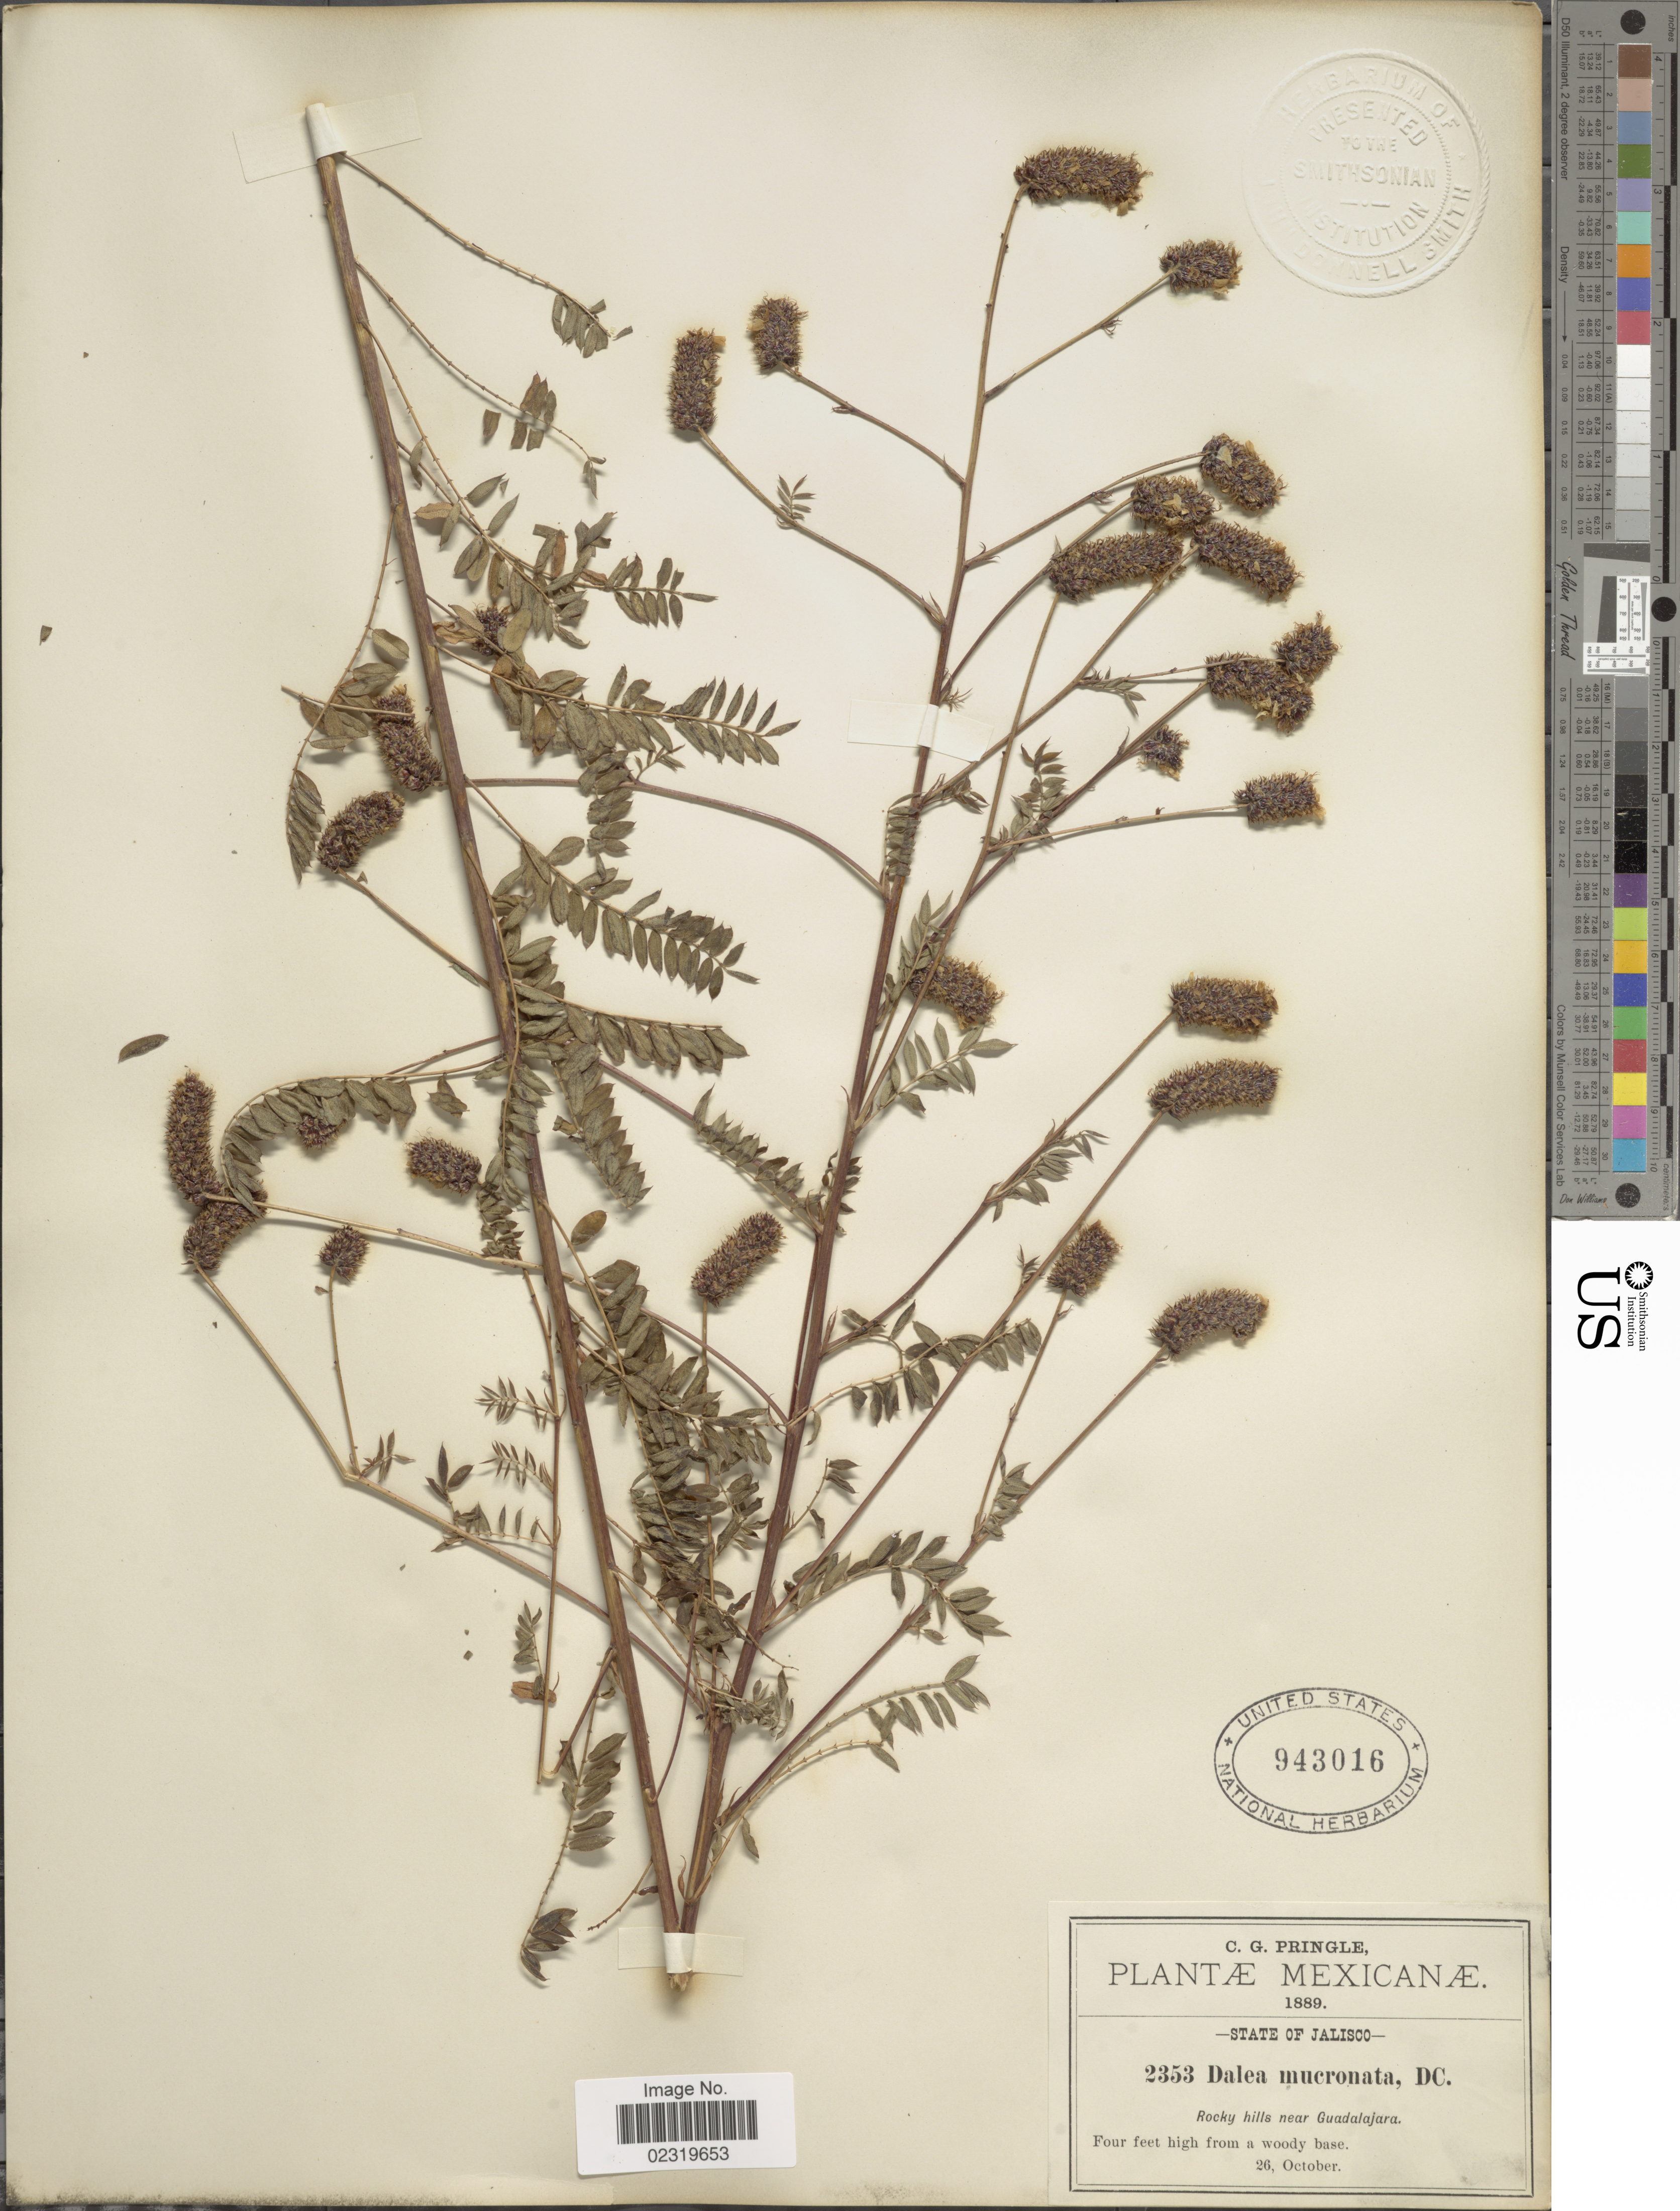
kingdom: Plantae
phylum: Tracheophyta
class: Magnoliopsida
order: Fabales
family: Fabaceae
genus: Dalea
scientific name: Dalea mucronata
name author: DC.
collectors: C. G. Pringle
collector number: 2353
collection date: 1889-10-26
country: Mexico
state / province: Jalisco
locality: Near Guadalajara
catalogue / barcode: US 943016